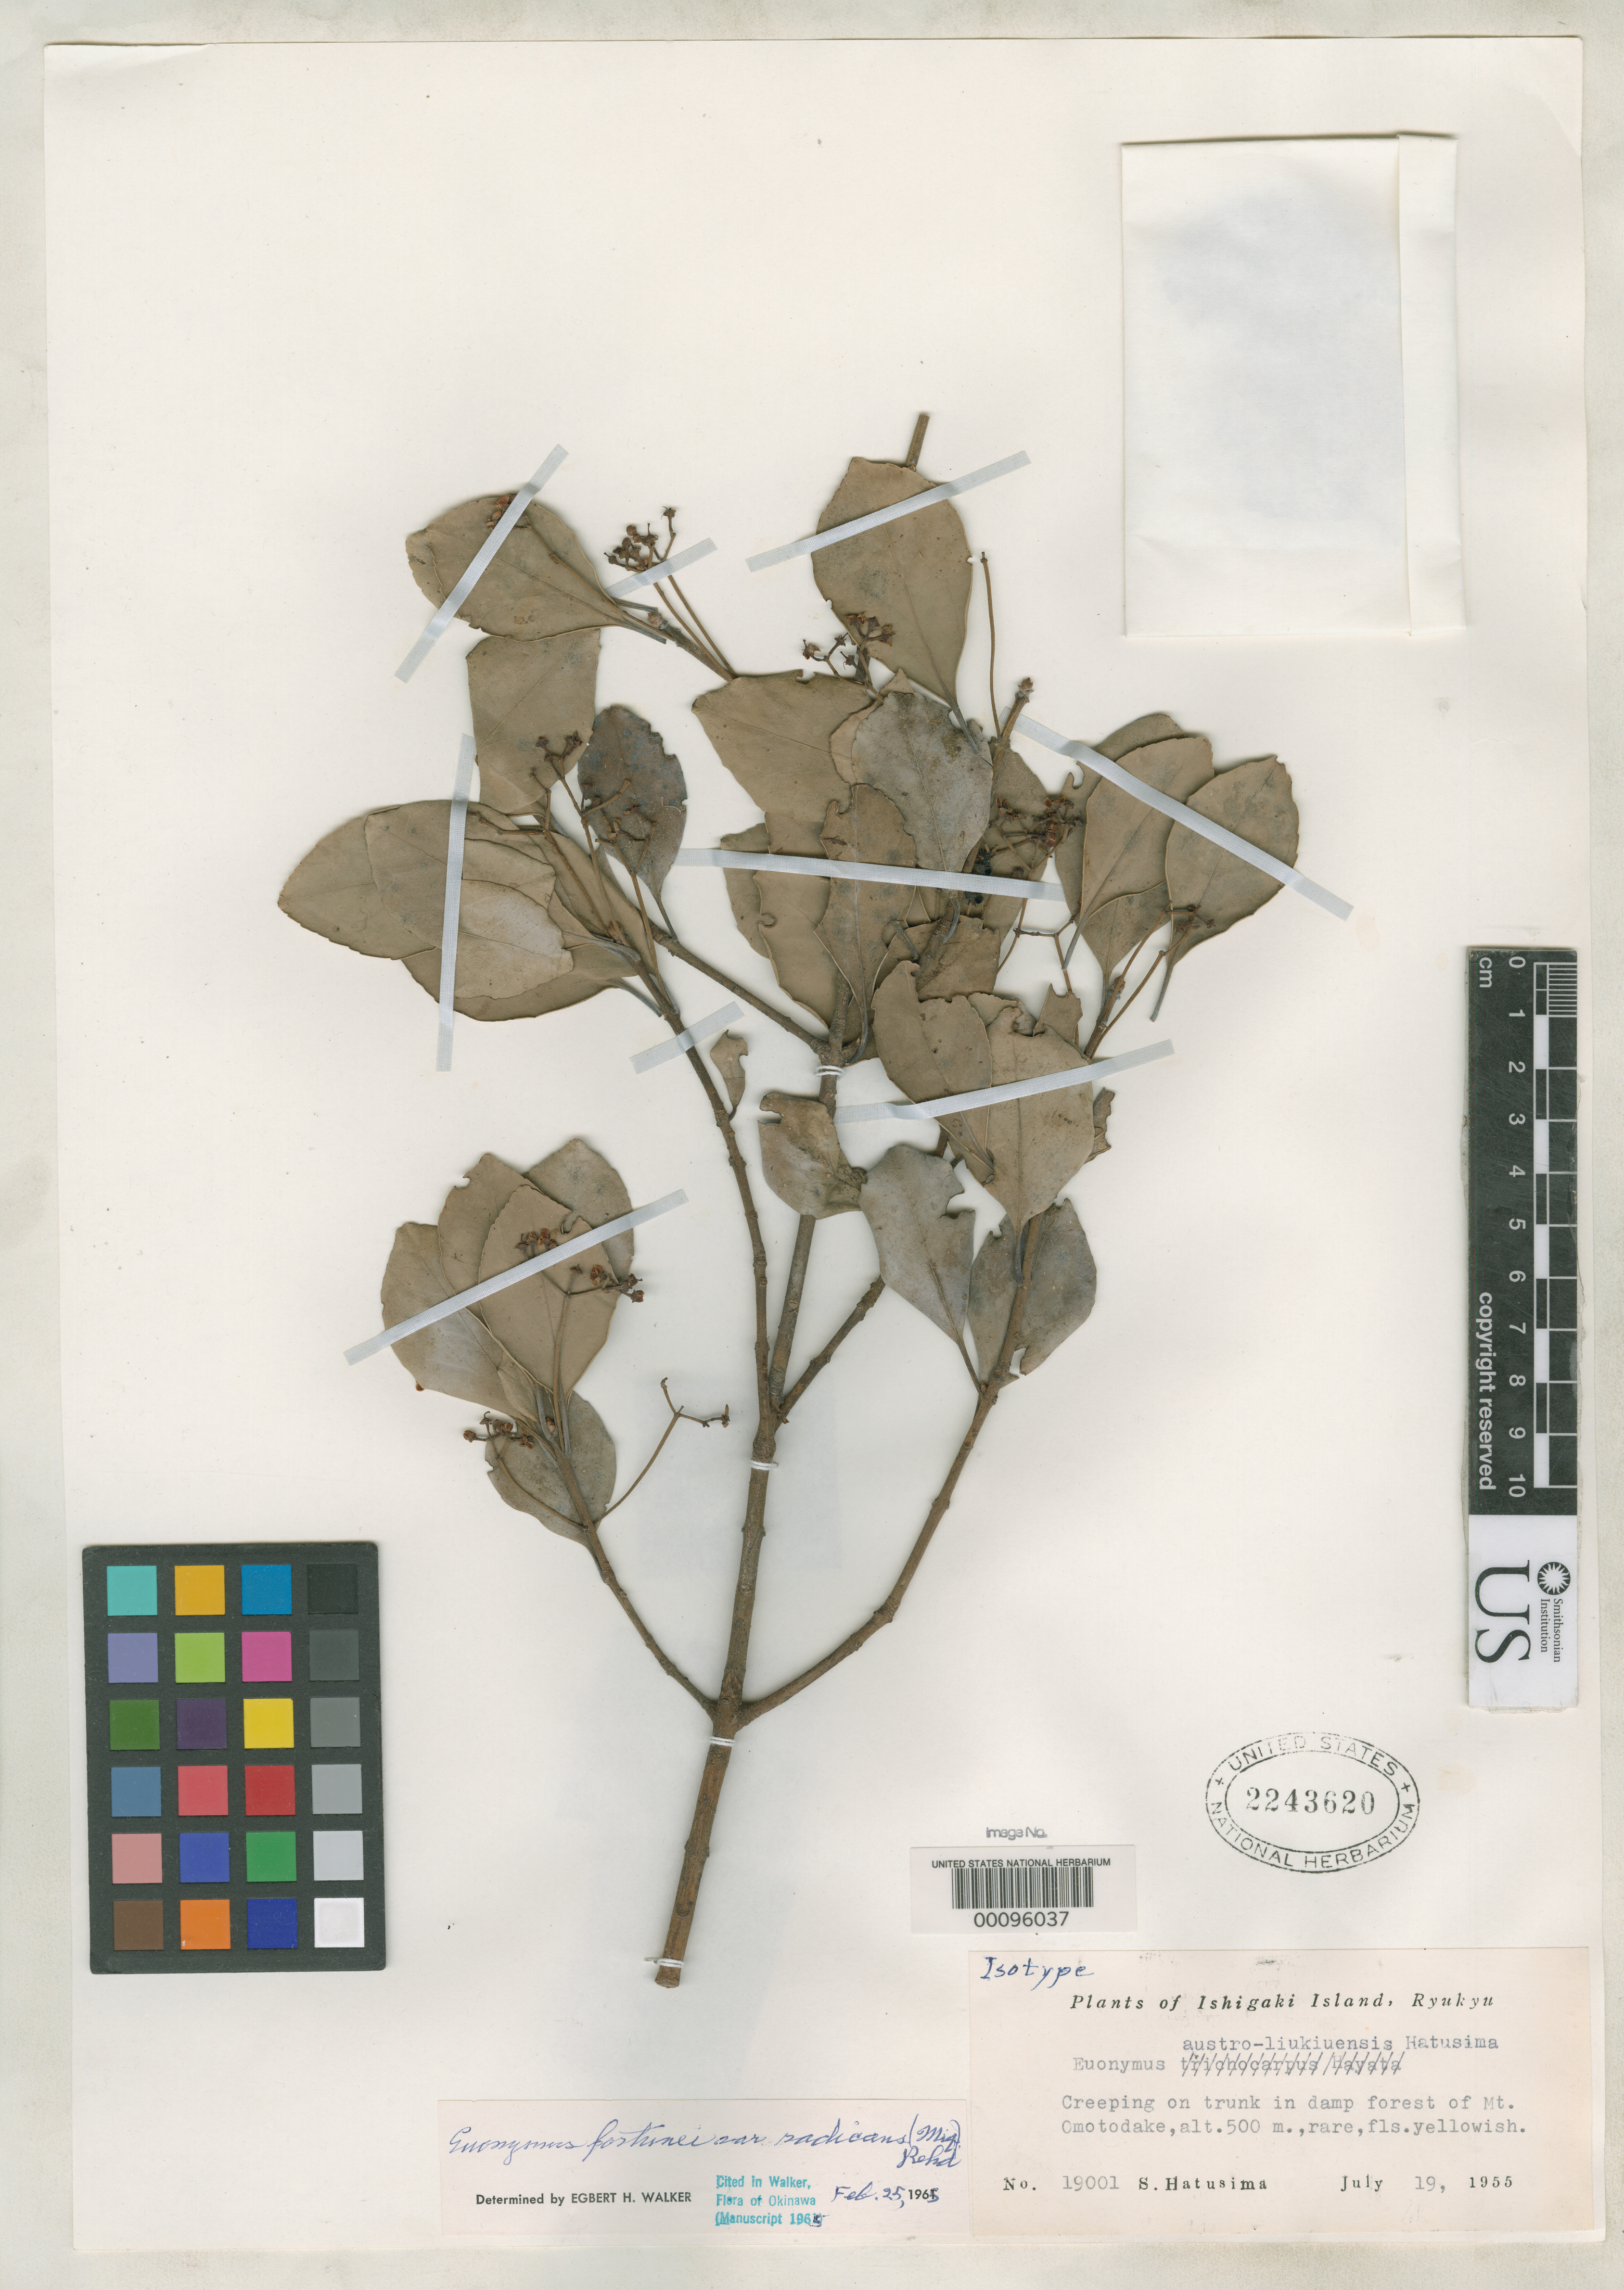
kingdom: Plantae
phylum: Tracheophyta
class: Magnoliopsida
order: Celastrales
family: Celastraceae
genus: Euonymus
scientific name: Euonymus austro-liukiuensis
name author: Hatus.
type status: Isotype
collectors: S. Hatusima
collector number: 19001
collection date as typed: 19 Jul 1955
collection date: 1955-07-19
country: Japan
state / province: Okinawa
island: Ishigaki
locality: Omatodake.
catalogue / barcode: US 2243620